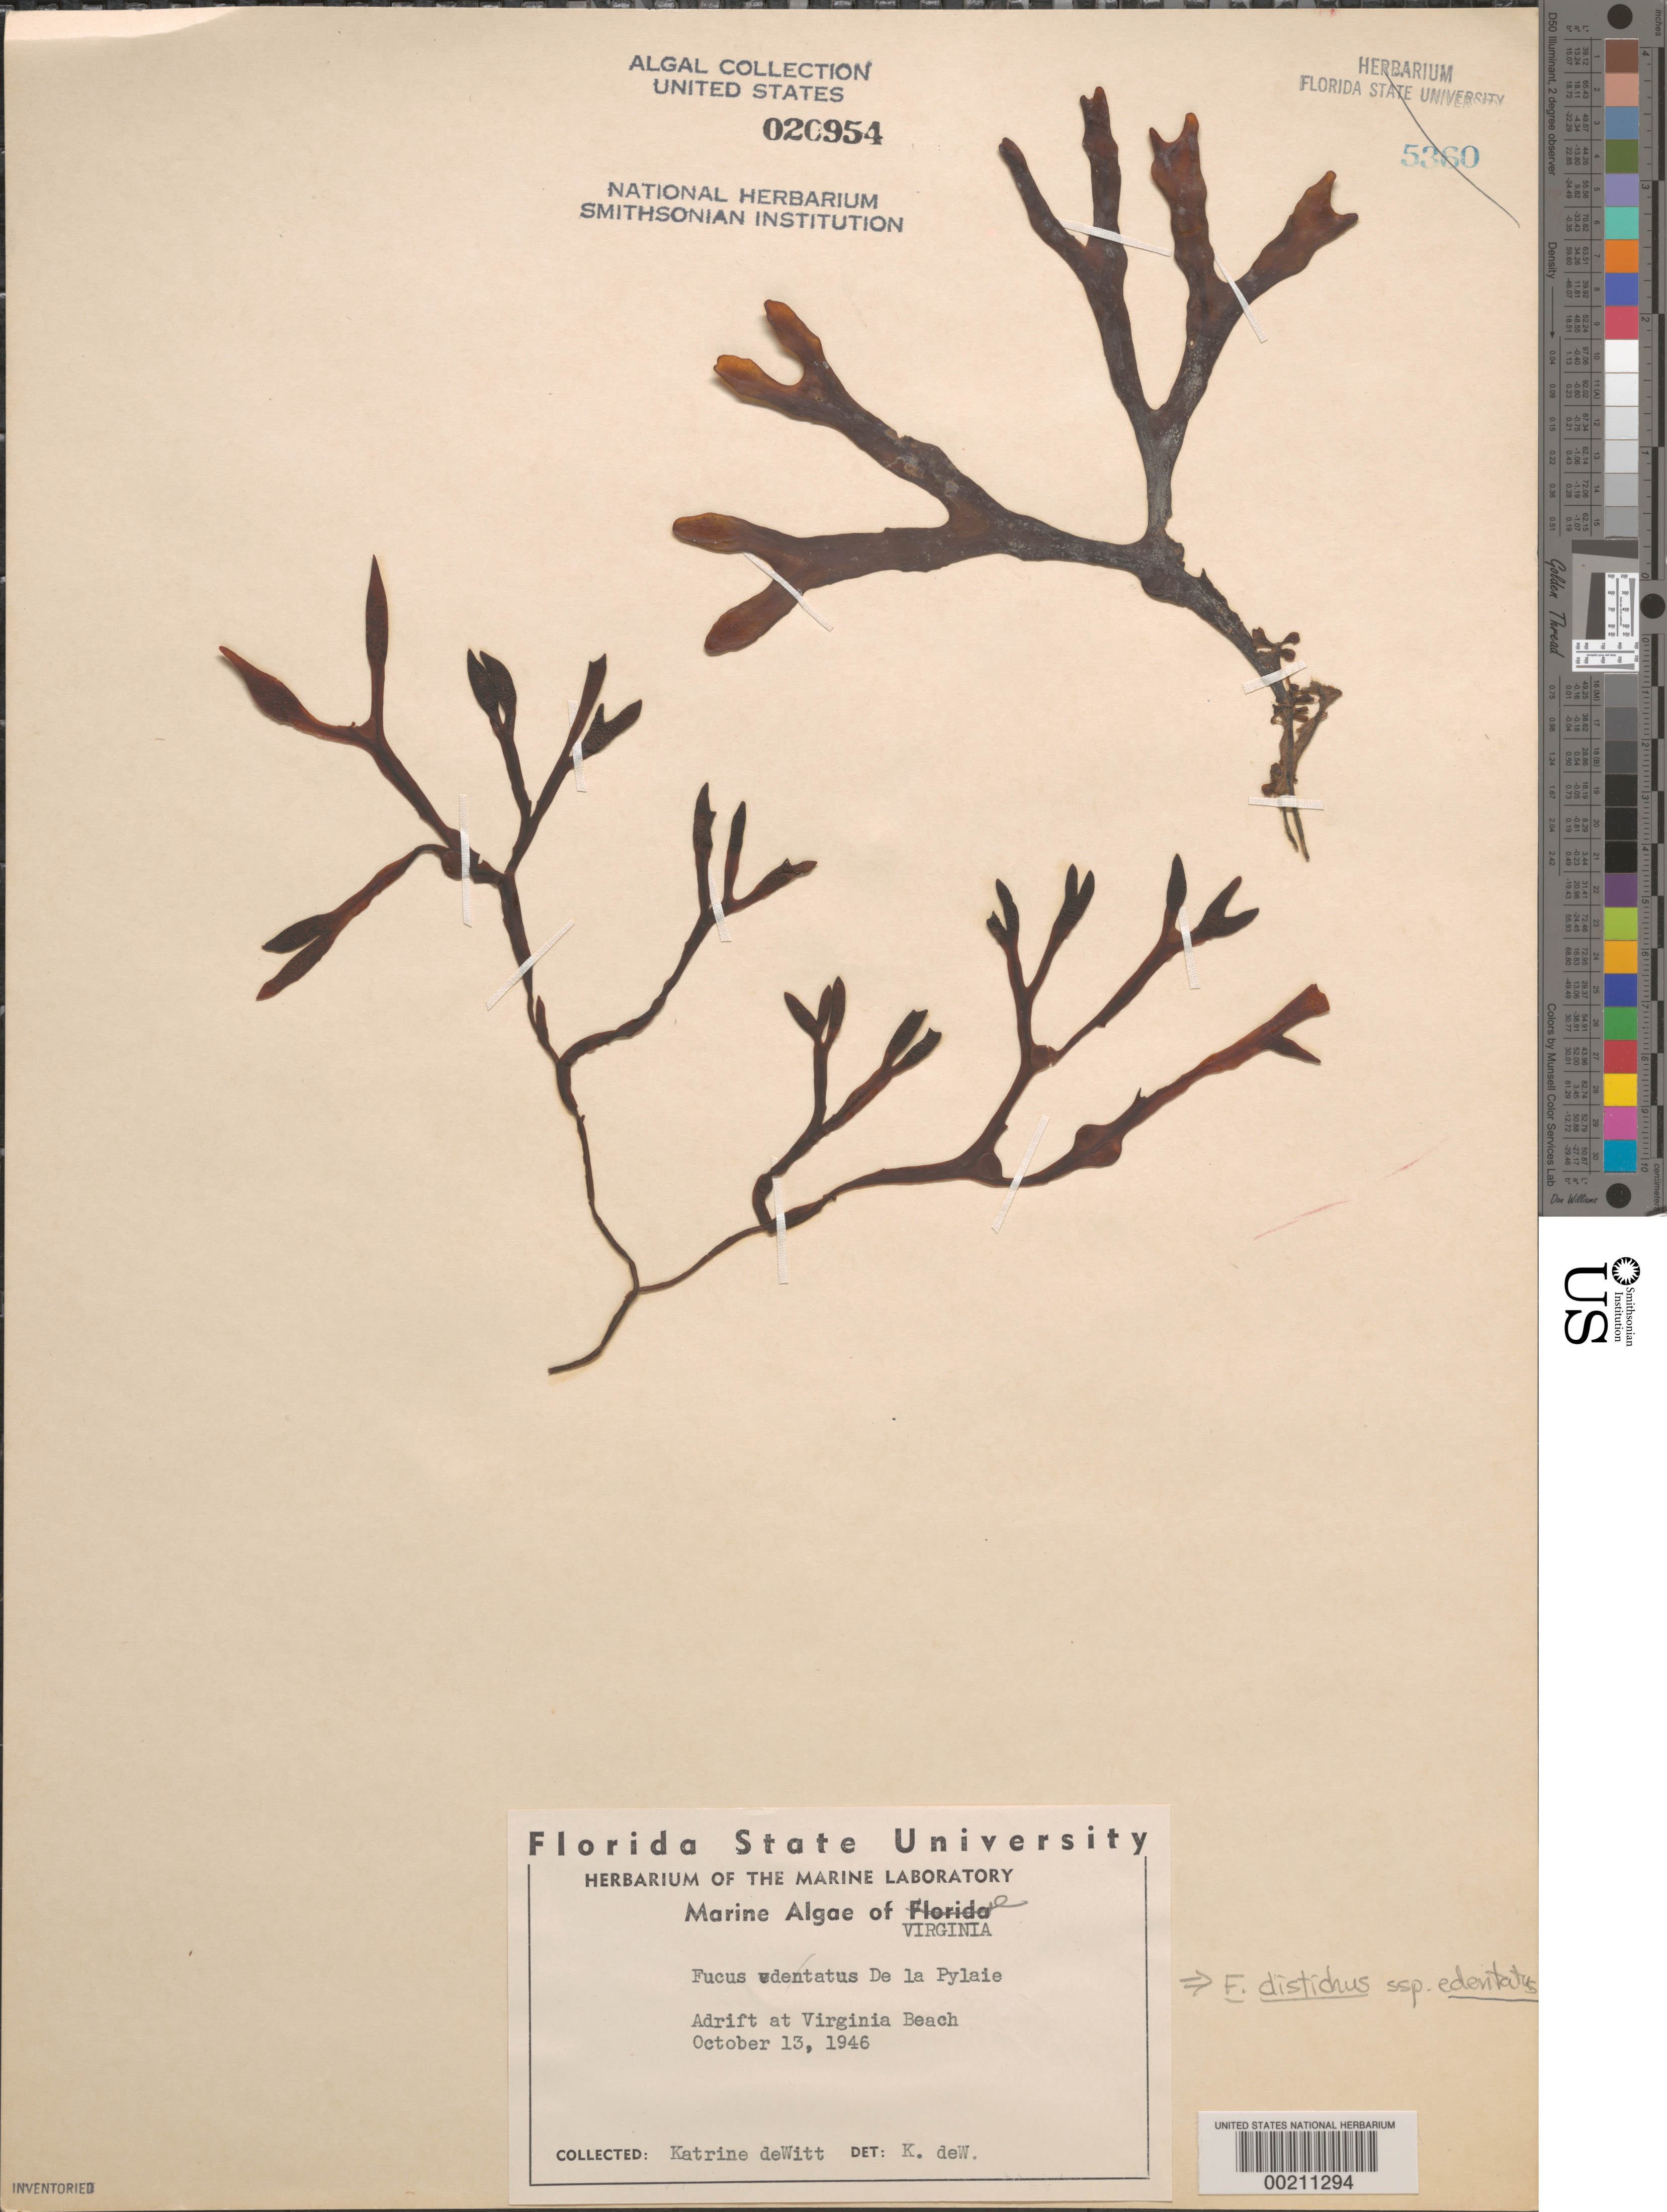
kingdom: Chromista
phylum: Ochrophyta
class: Phaeophyceae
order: Fucales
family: Fucaceae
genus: Fucus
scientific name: Fucus distichus subsp. edentatus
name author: (Bach. Pyl.) H.T. Powell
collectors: K. deWitt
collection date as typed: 13 Oct 1946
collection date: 1946-10-13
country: United States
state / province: Virginia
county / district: City of Virginia Beach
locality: Virginia Beach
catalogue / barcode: US 20954